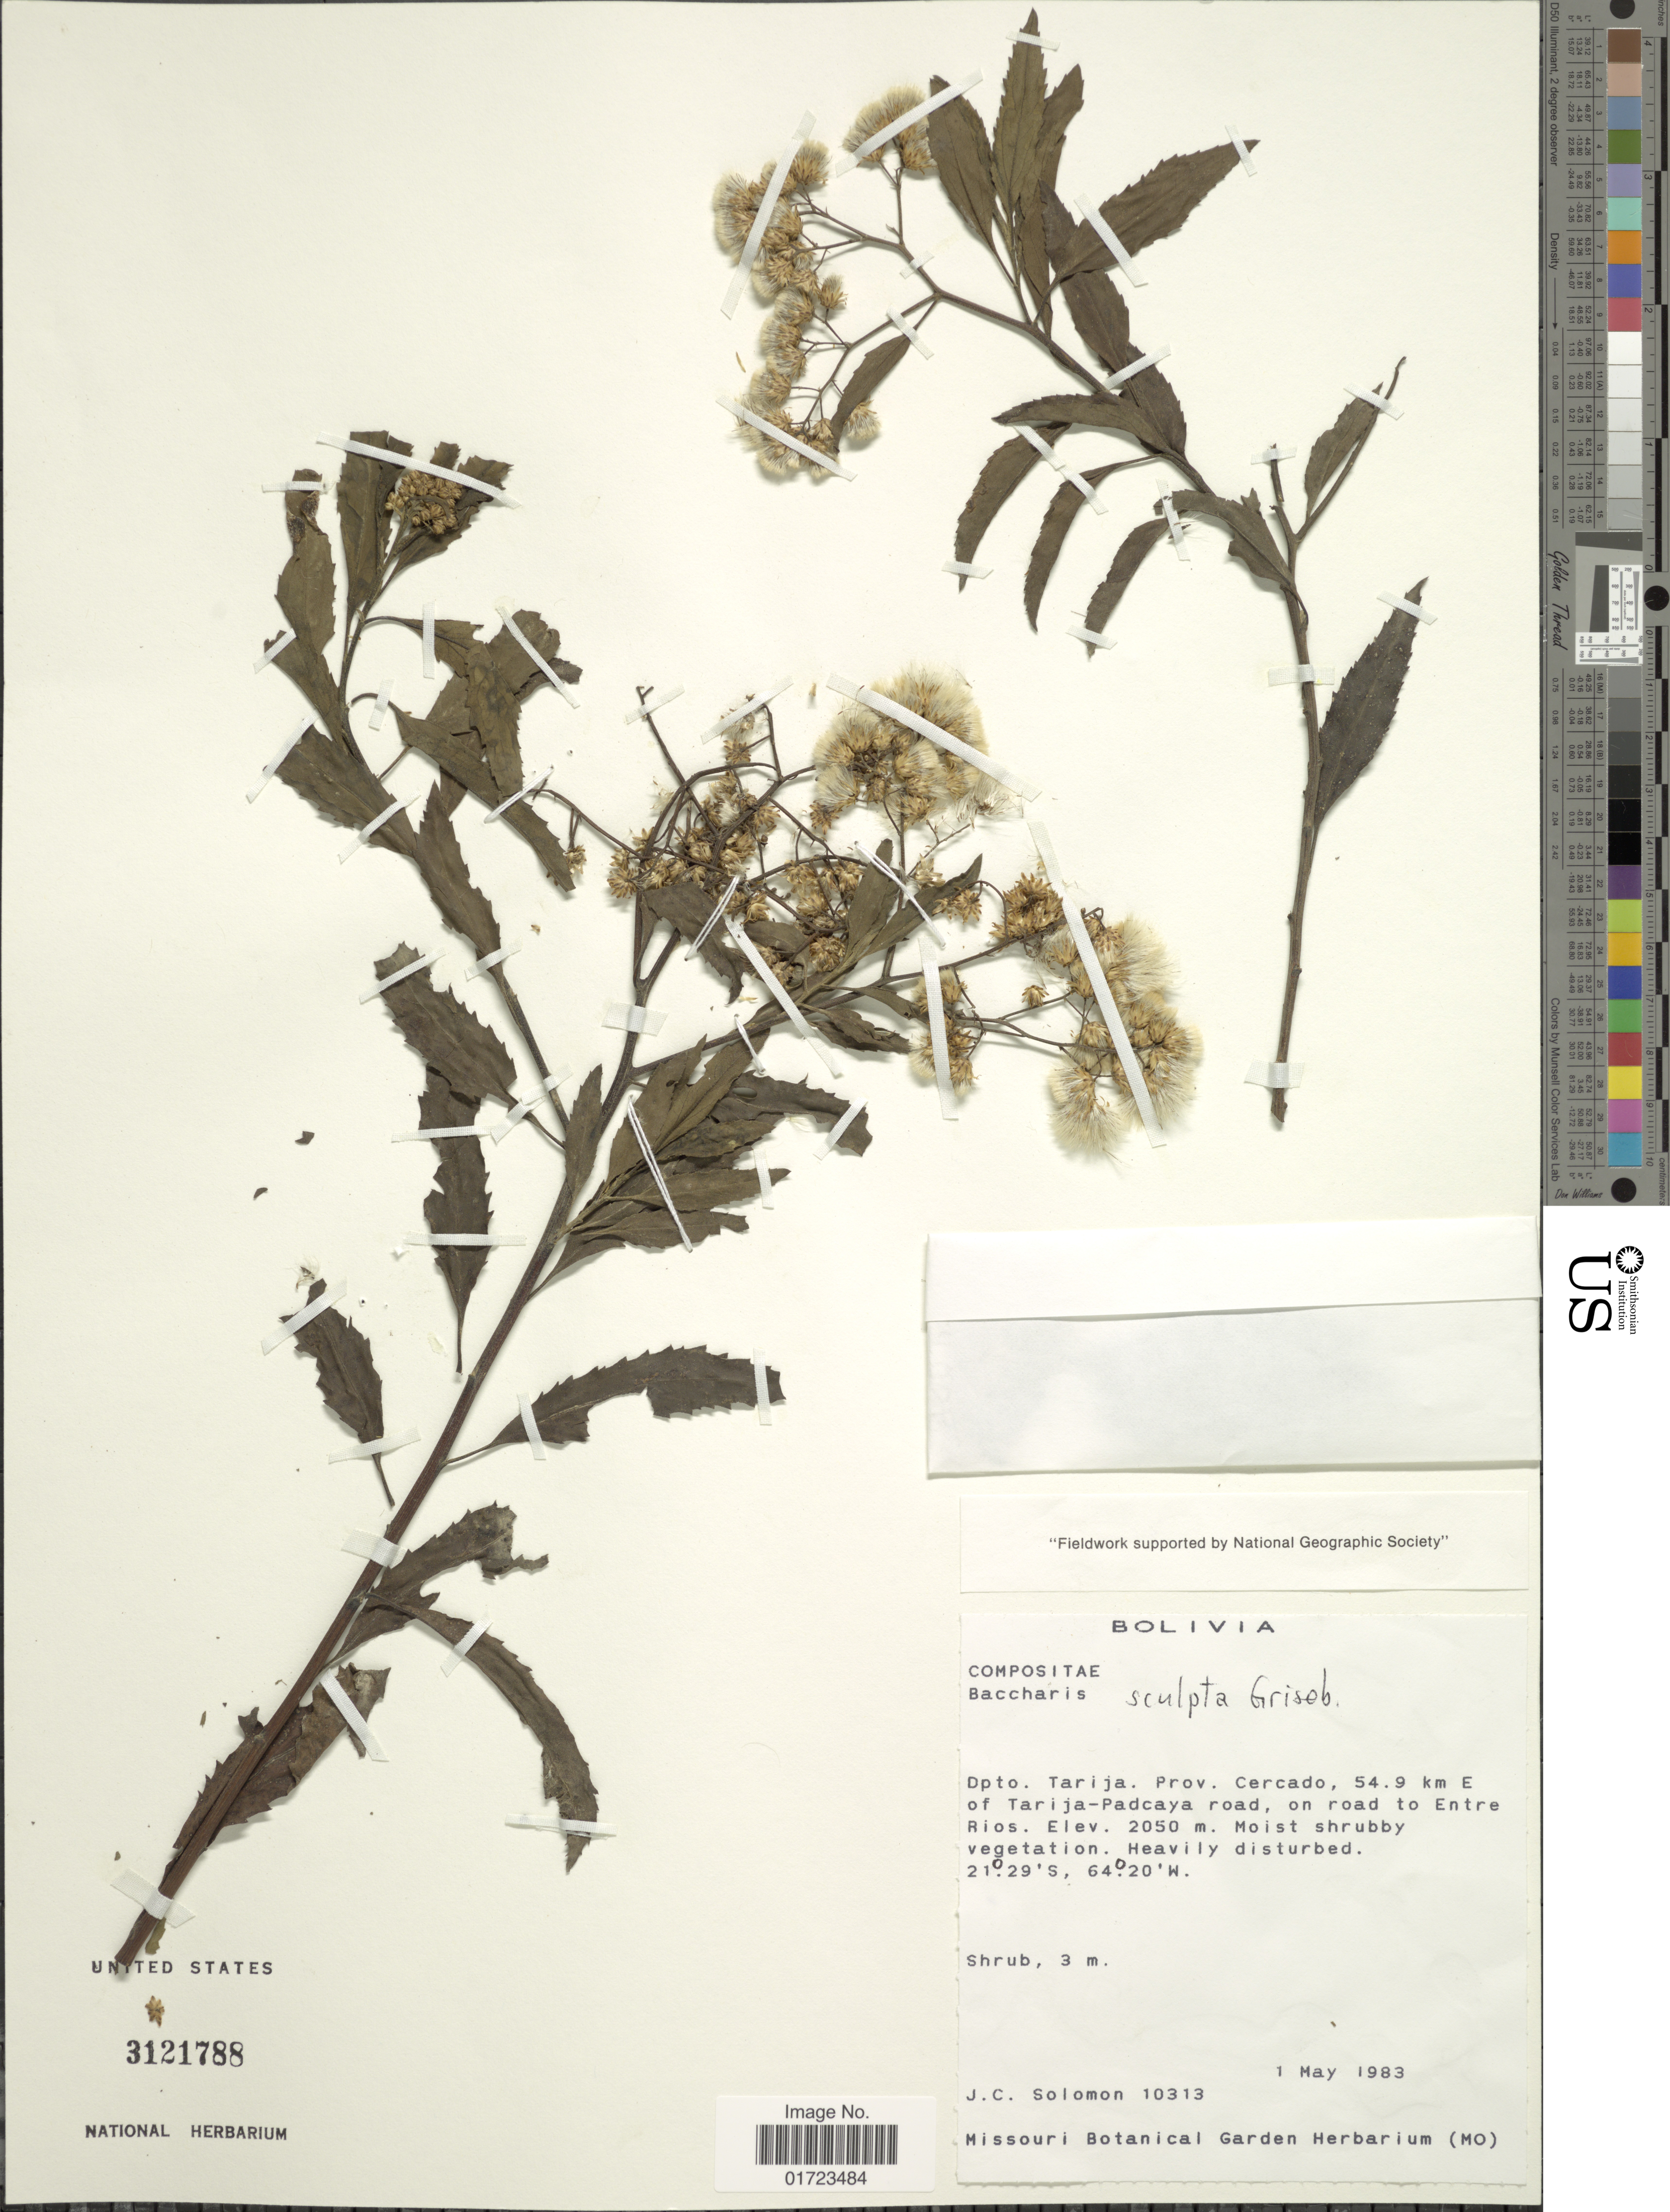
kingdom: Plantae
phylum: Tracheophyta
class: Magnoliopsida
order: Asterales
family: Asteraceae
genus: Baccharis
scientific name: Baccharis sculpta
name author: Griseb.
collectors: J. C. Solomon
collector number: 10313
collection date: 1983-05-01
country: Bolivia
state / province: Tarija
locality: Dpto. Tarija. Prov. Cercado, 54.9 km E of Tarija-Padcaya road, on road to Entre Rios.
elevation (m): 2050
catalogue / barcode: US 3121788